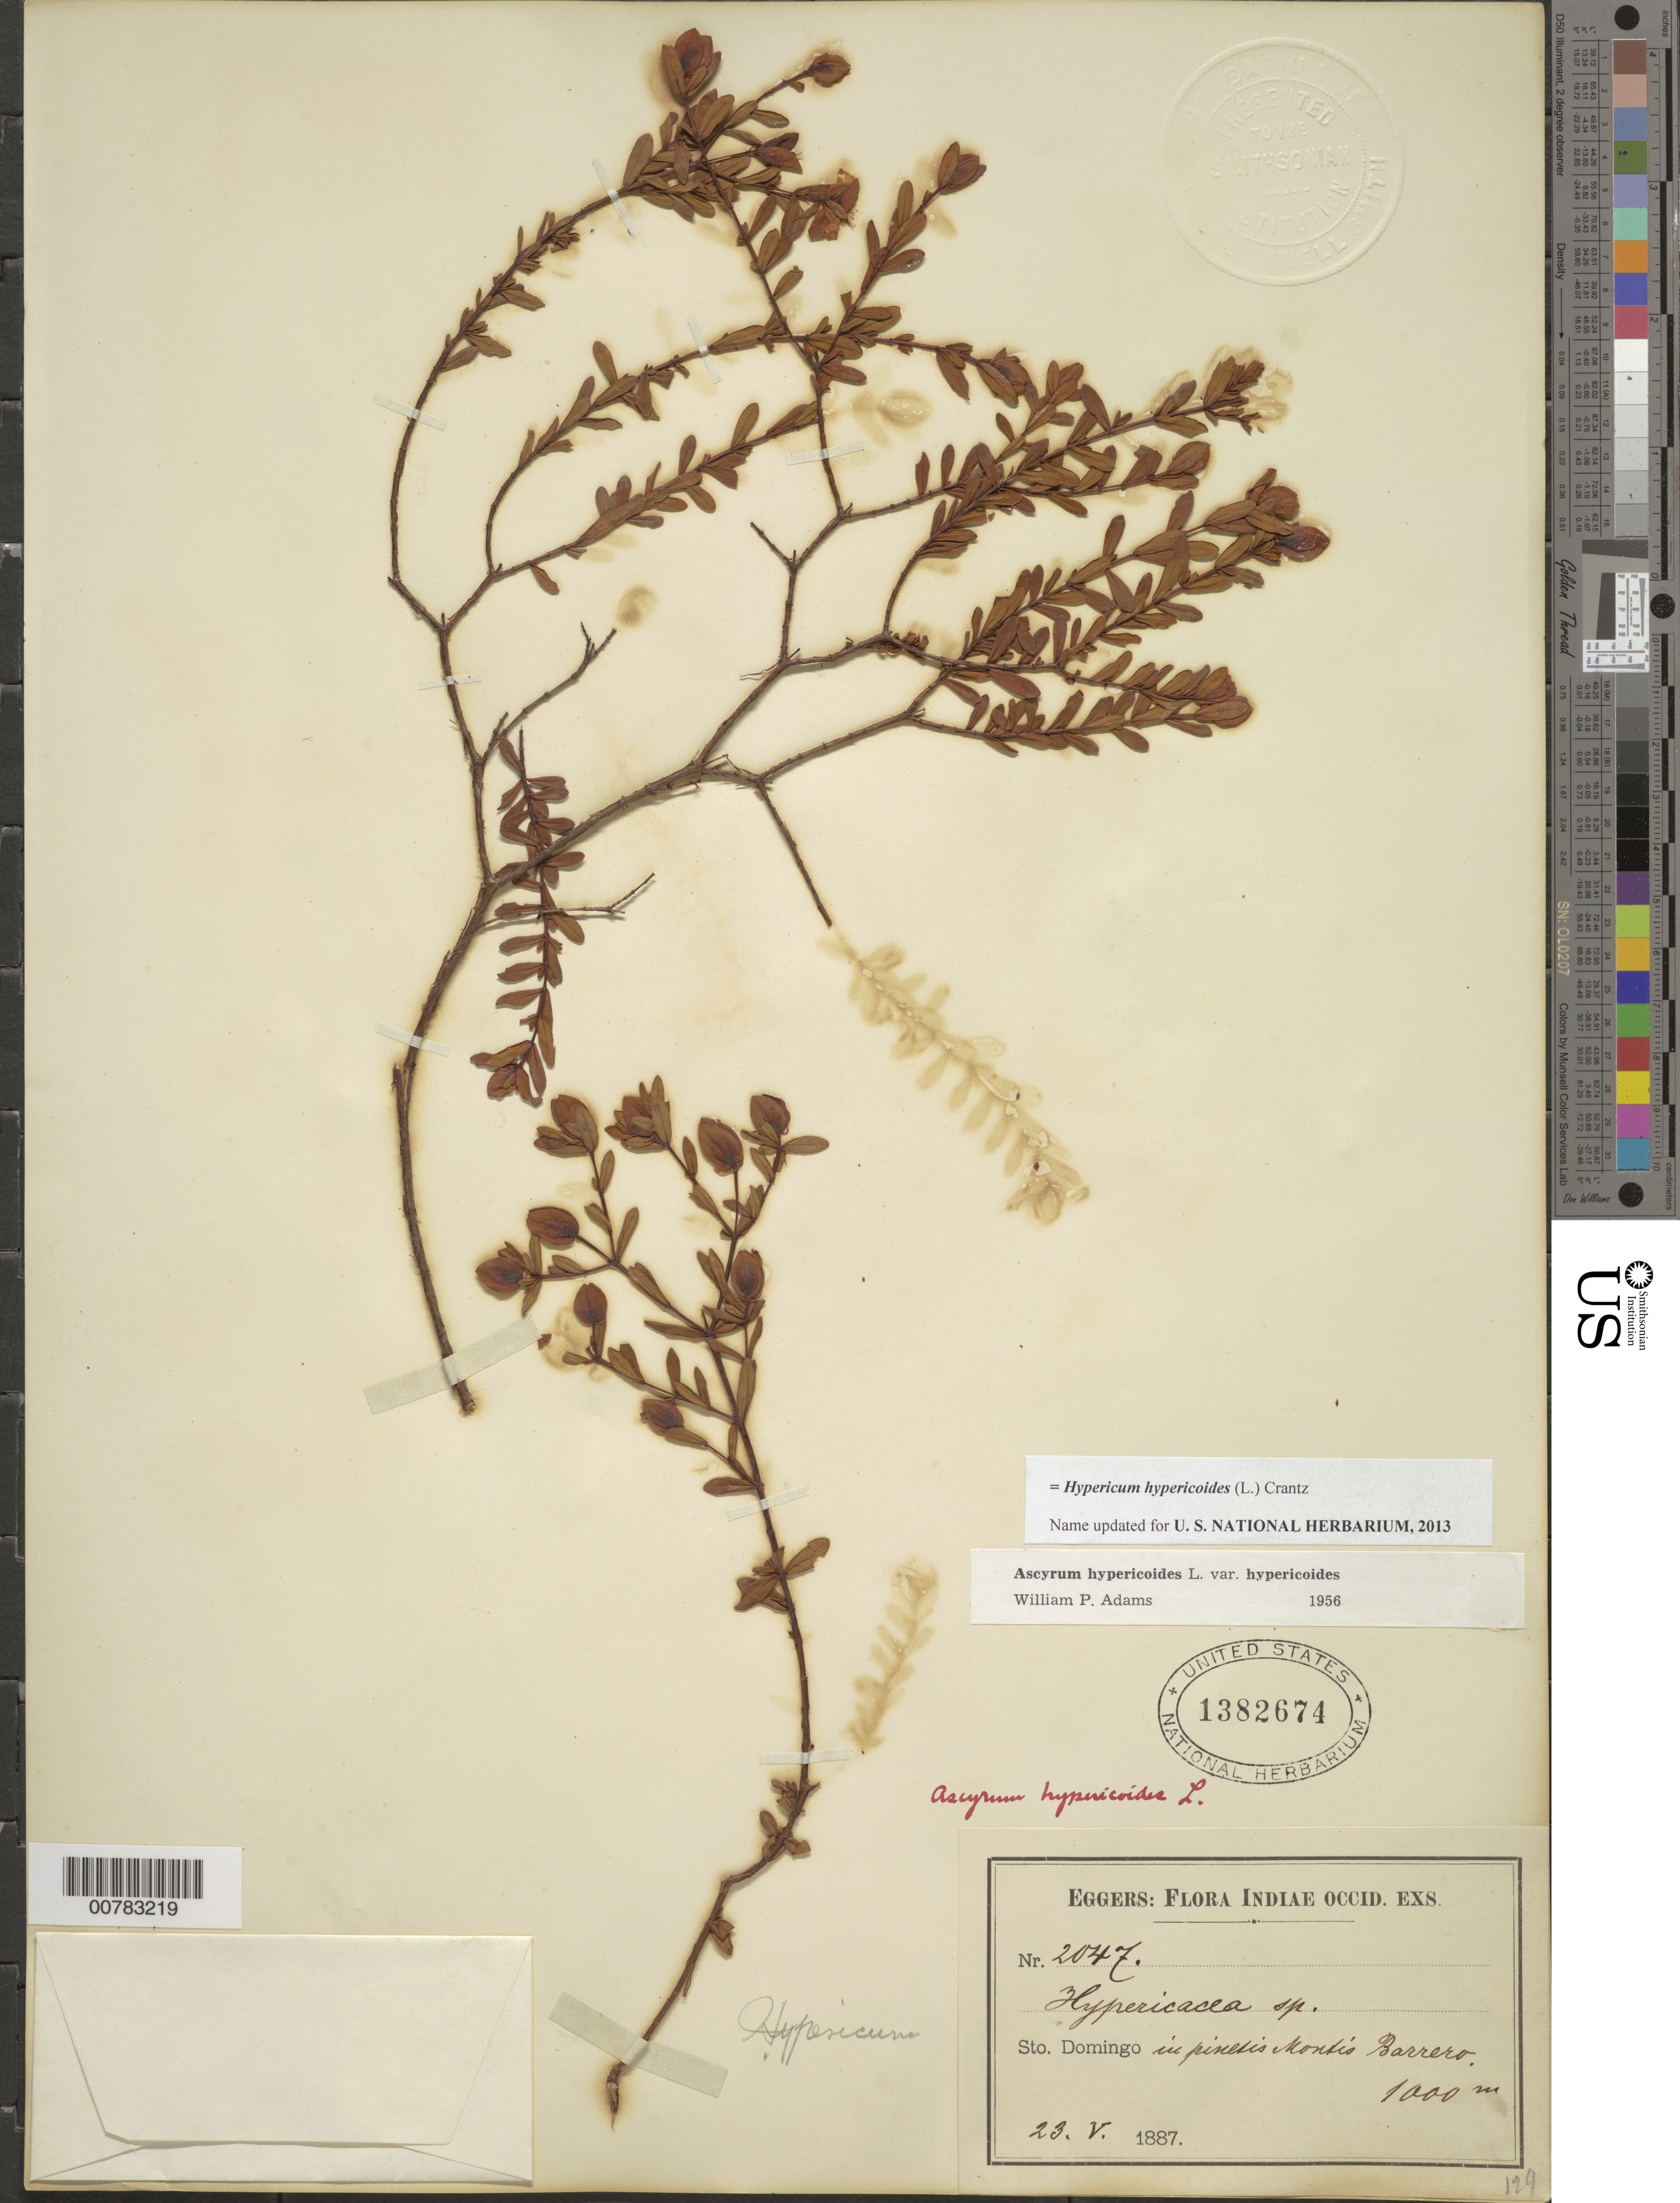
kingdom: Plantae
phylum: Tracheophyta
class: Magnoliopsida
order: Malpighiales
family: Hypericaceae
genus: Hypericum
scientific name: Hypericum hypericoides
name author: (L.) Crantz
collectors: H. F. A. von Eggers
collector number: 2047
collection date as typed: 23 May 1887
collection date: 1887-05-23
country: Dominican Republic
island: Hispaniola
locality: Montis Barrero.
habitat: In pinetis.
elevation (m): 1000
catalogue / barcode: US 1382674